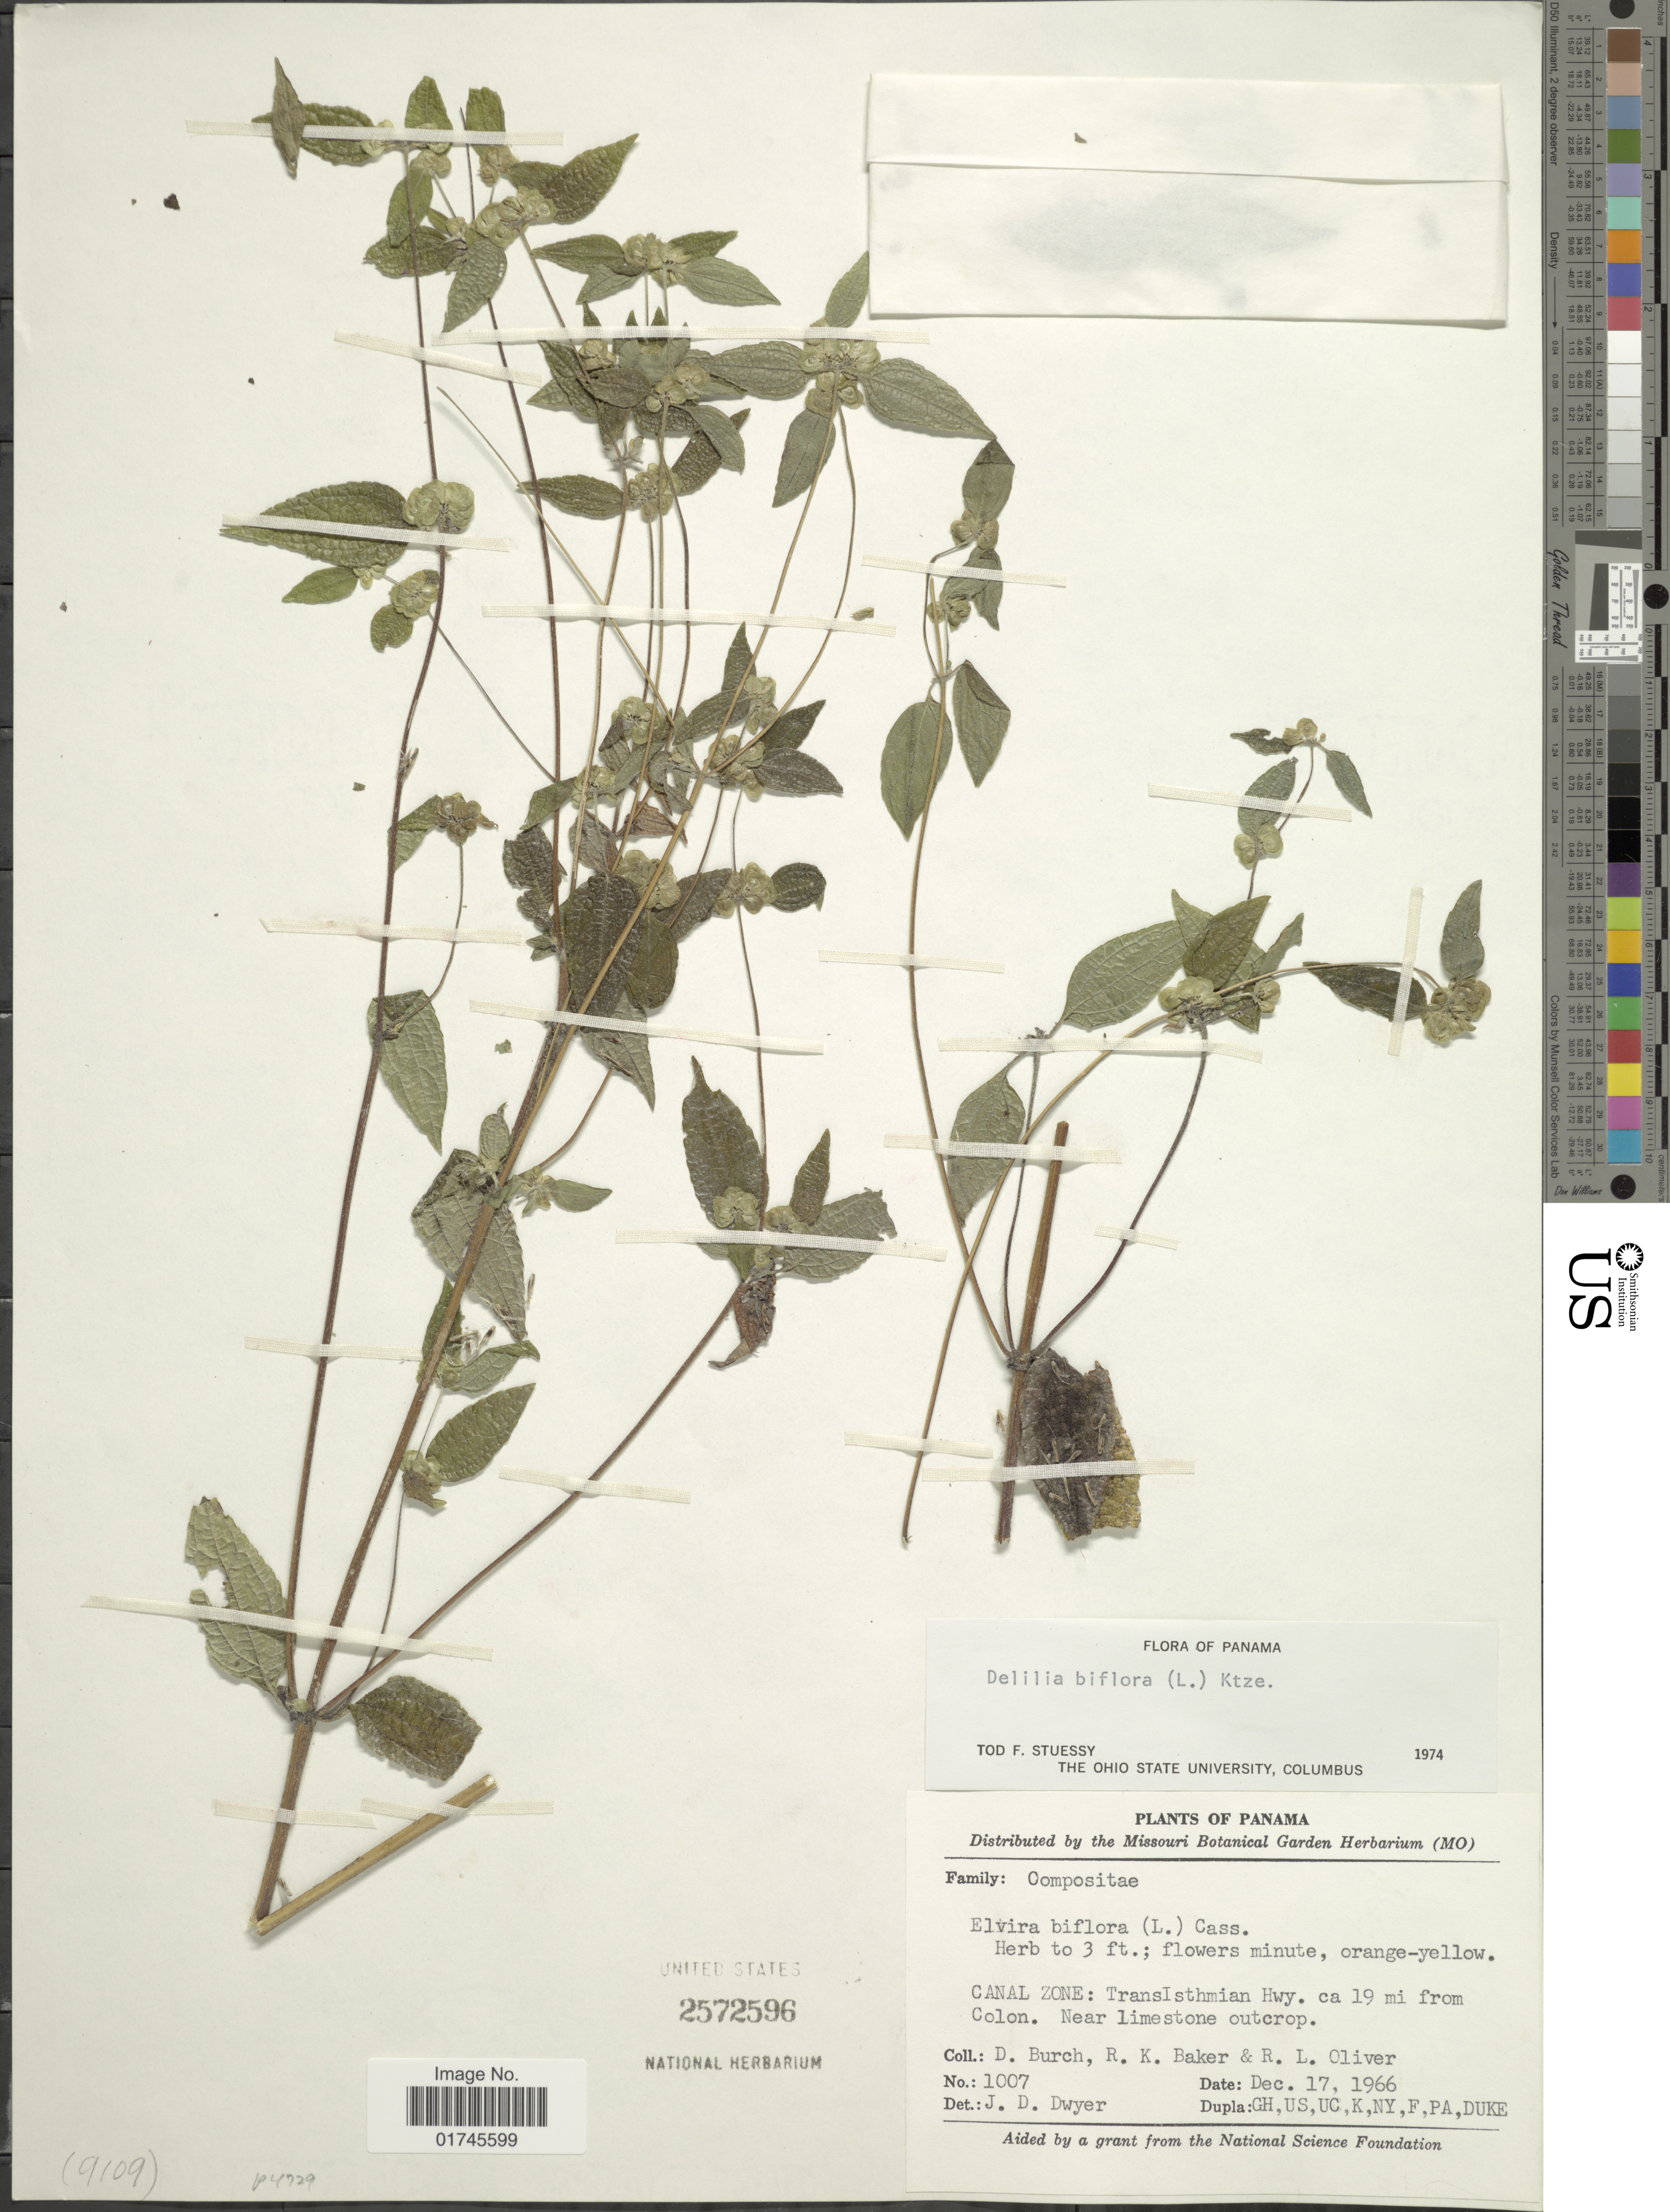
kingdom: Plantae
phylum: Tracheophyta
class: Magnoliopsida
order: Asterales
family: Asteraceae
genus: Delilia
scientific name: Delilia biflora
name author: (L.) Kuntze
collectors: D. Burch, R. K. Baker & R. Oliver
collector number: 1007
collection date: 1966-12-17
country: Panama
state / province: Colón / Panamá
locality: Canal Zone: TransIsthmian Hwy. ca 19 mi from Colon. Near limestone outcrop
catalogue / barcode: US 2572596